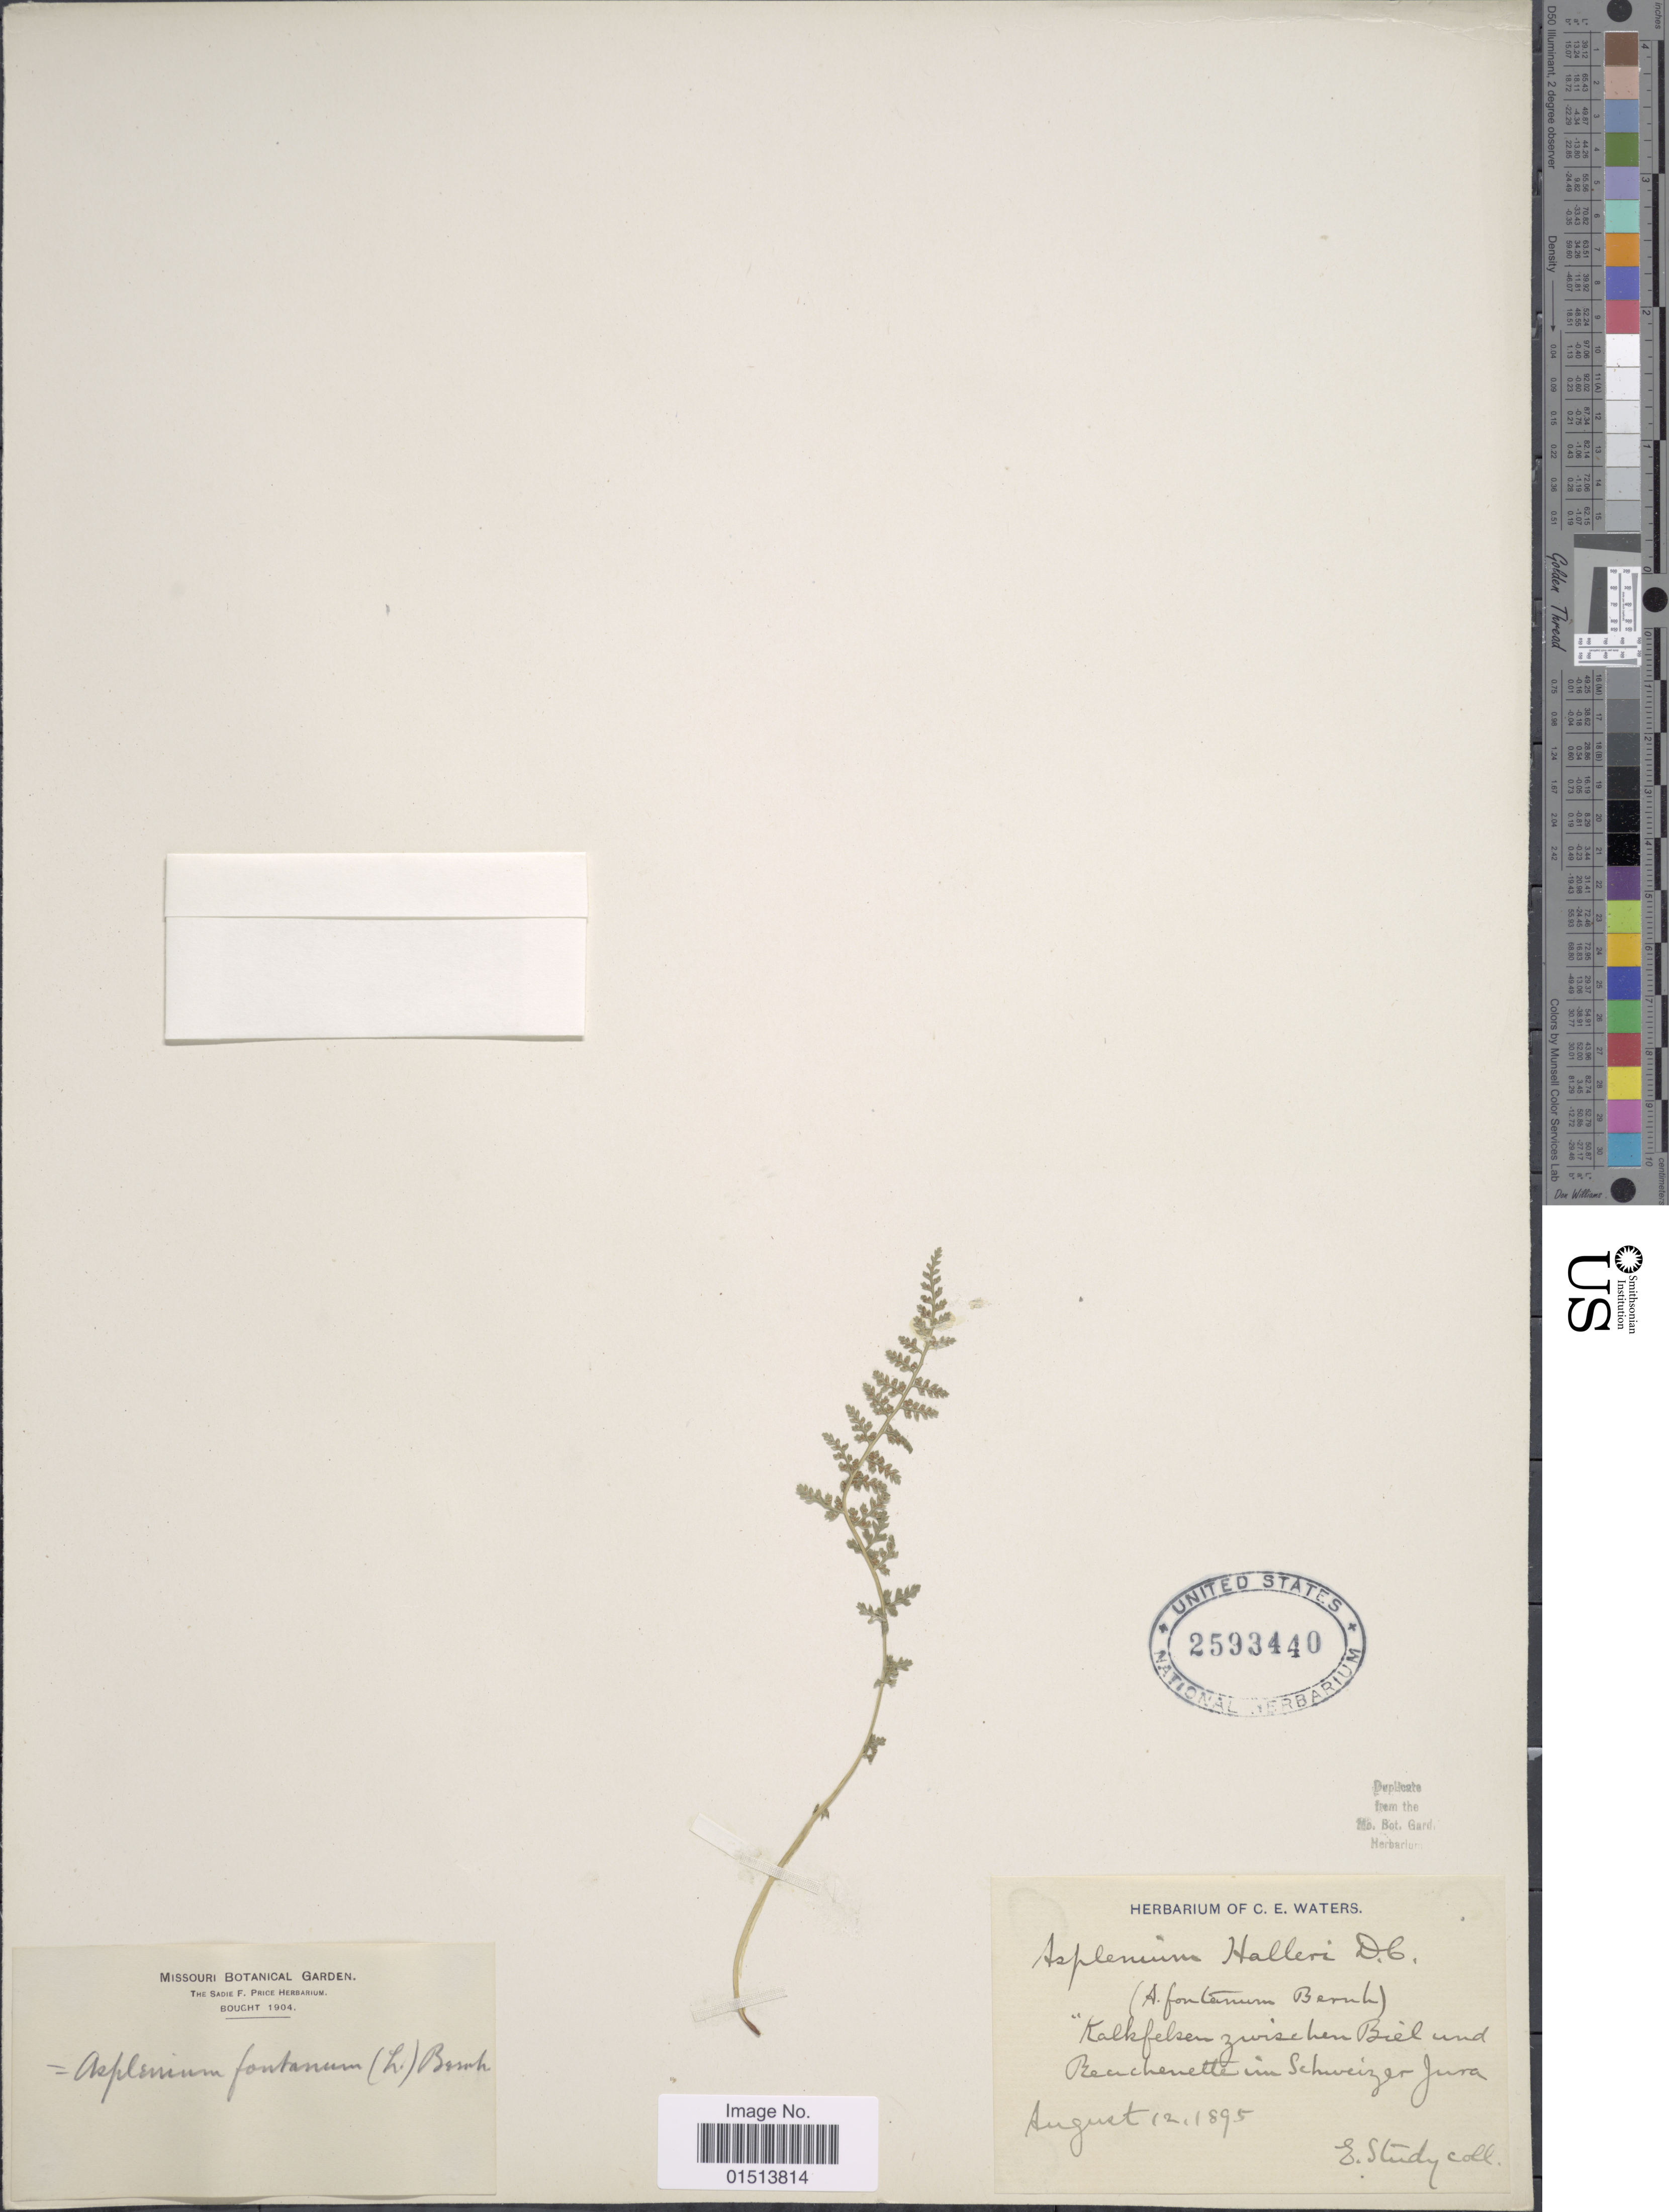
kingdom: Plantae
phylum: Tracheophyta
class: Polypodiopsida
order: Polypodiales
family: Aspleniaceae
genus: Asplenium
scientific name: Asplenium fontanum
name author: (L.) Bernh.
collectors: E. Study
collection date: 1895-08-12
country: Switzerland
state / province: Jura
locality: Kalkfelsen zwischen Biel und Beuchenette im Schweizer Jura.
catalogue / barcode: US 2593440